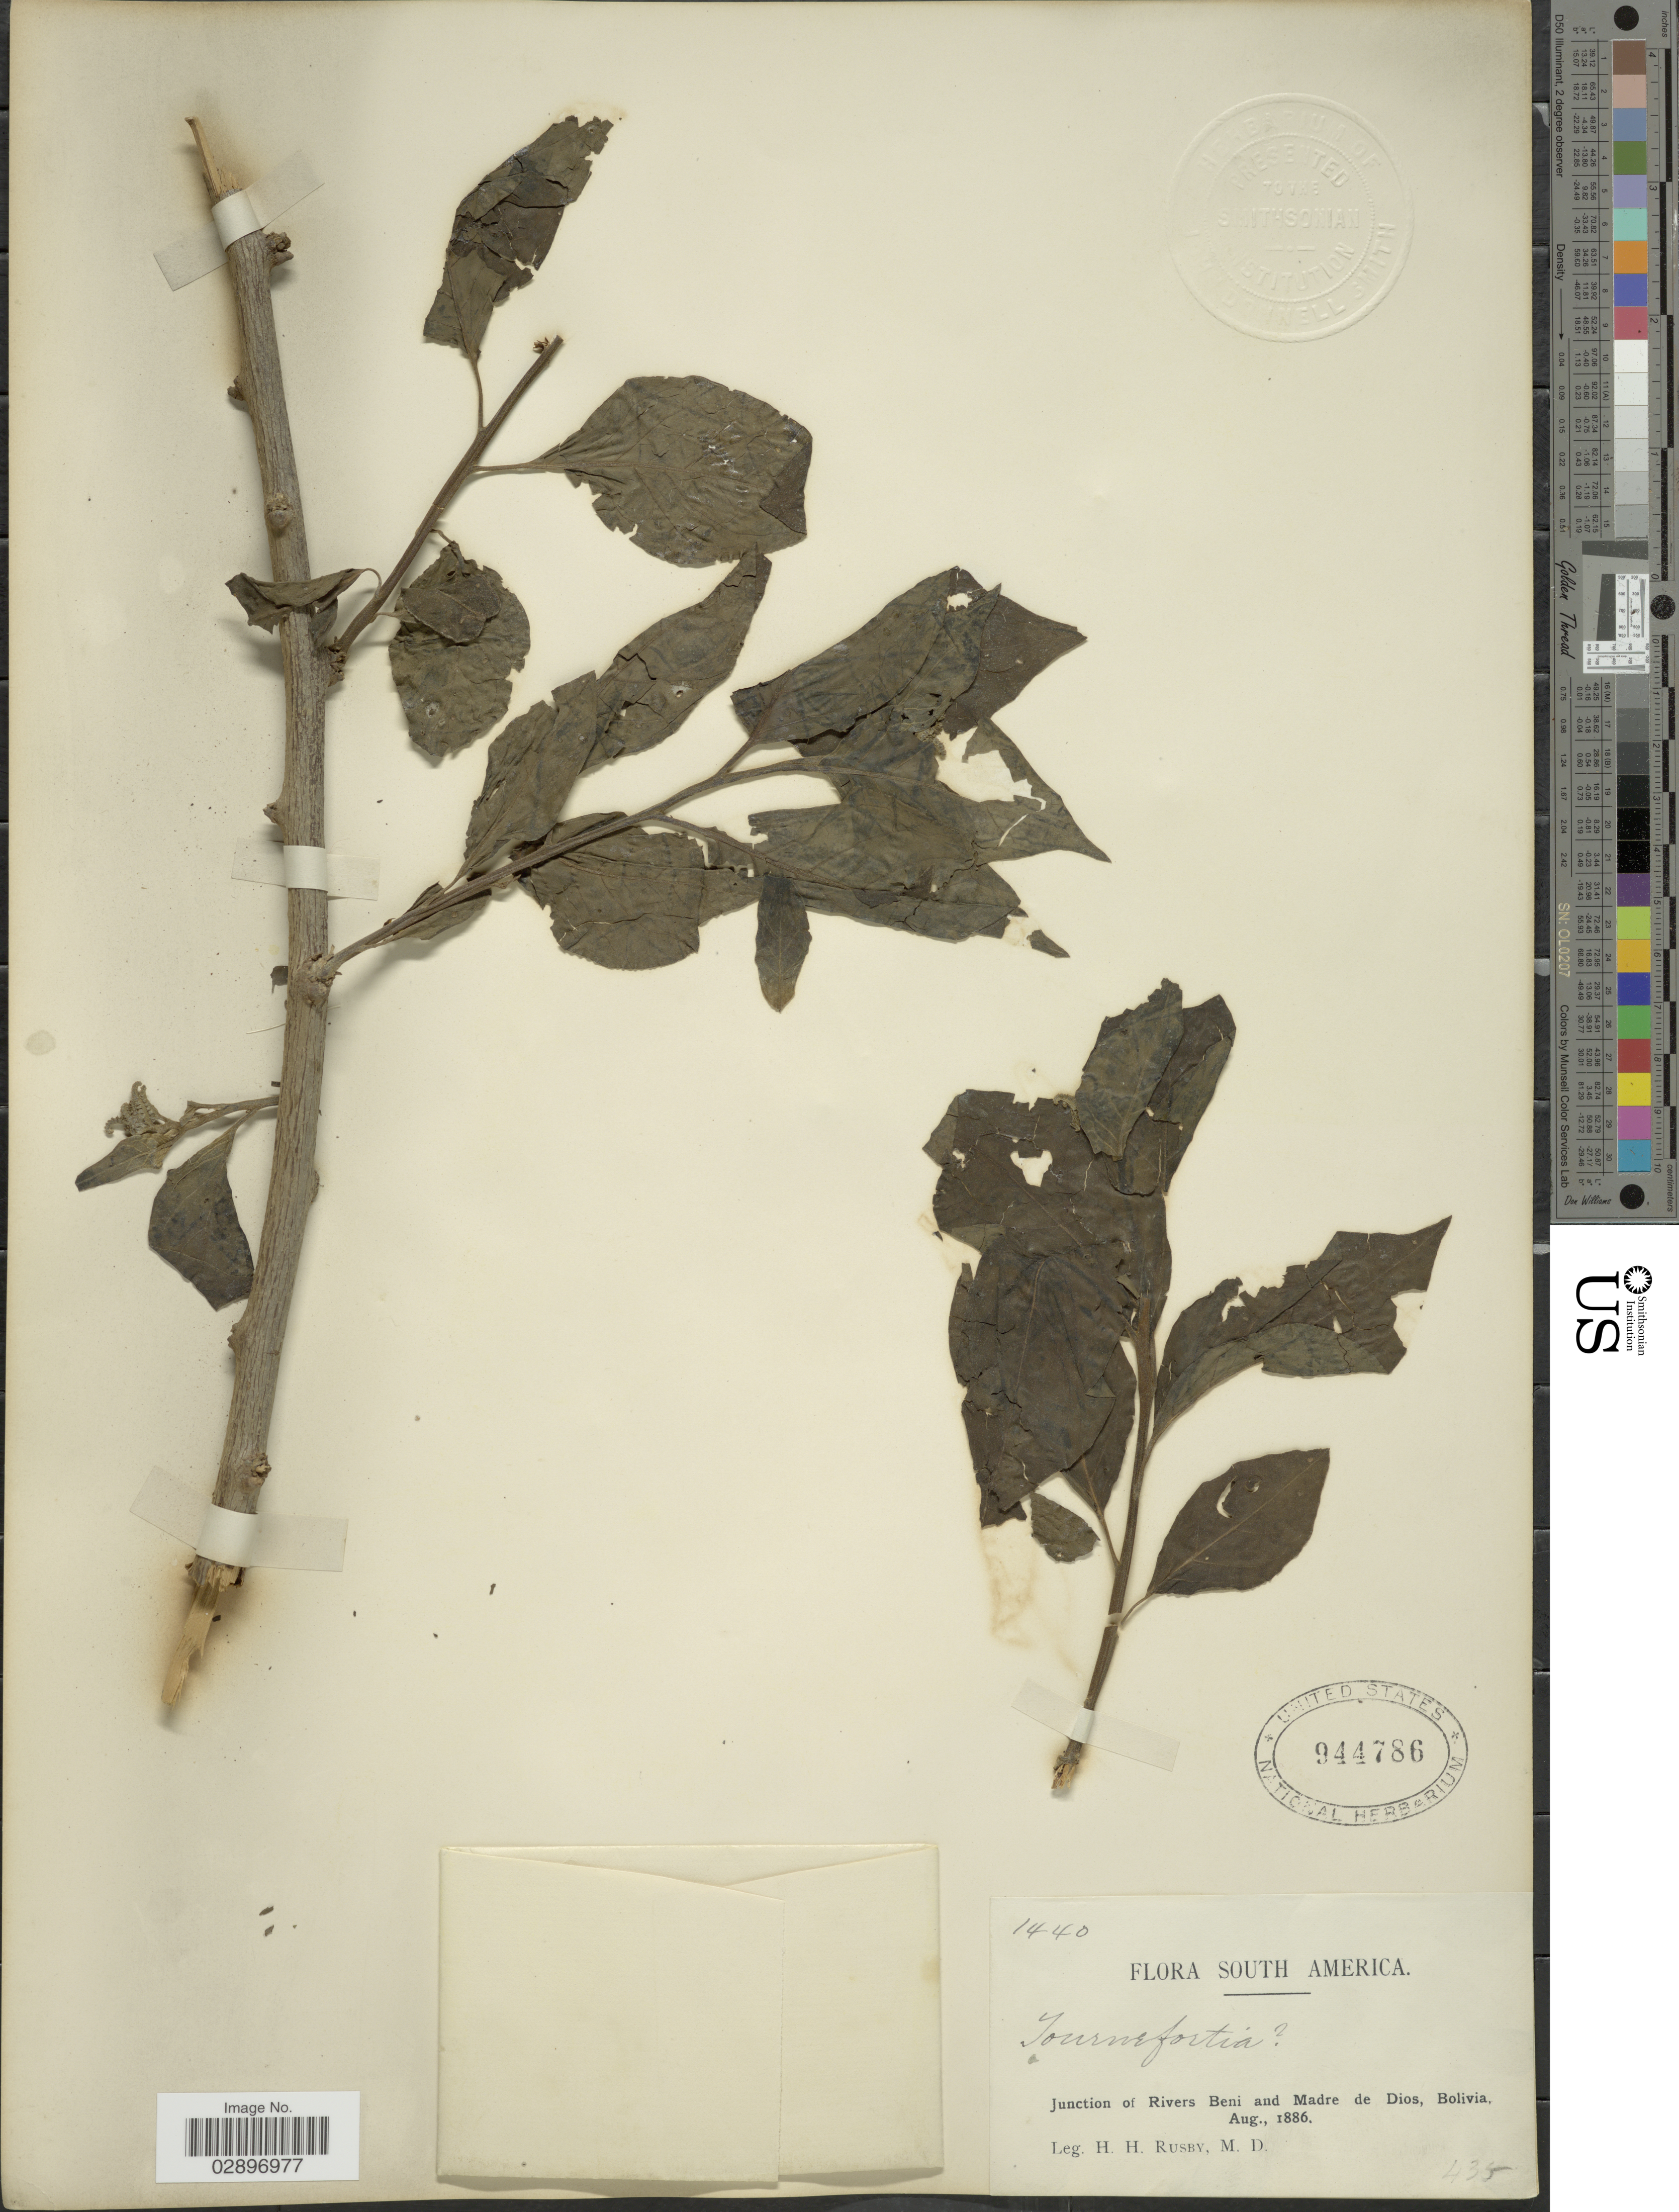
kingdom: Plantae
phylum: Tracheophyta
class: Magnoliopsida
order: Boraginales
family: Heliotropiaceae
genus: Tournefortia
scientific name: Tournefortia bicolor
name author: Sw.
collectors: H. H. Rusby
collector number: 1440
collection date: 1886-08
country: Bolivia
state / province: Beni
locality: Junction of Rivers Beni and Madre de Dios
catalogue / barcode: US 944786